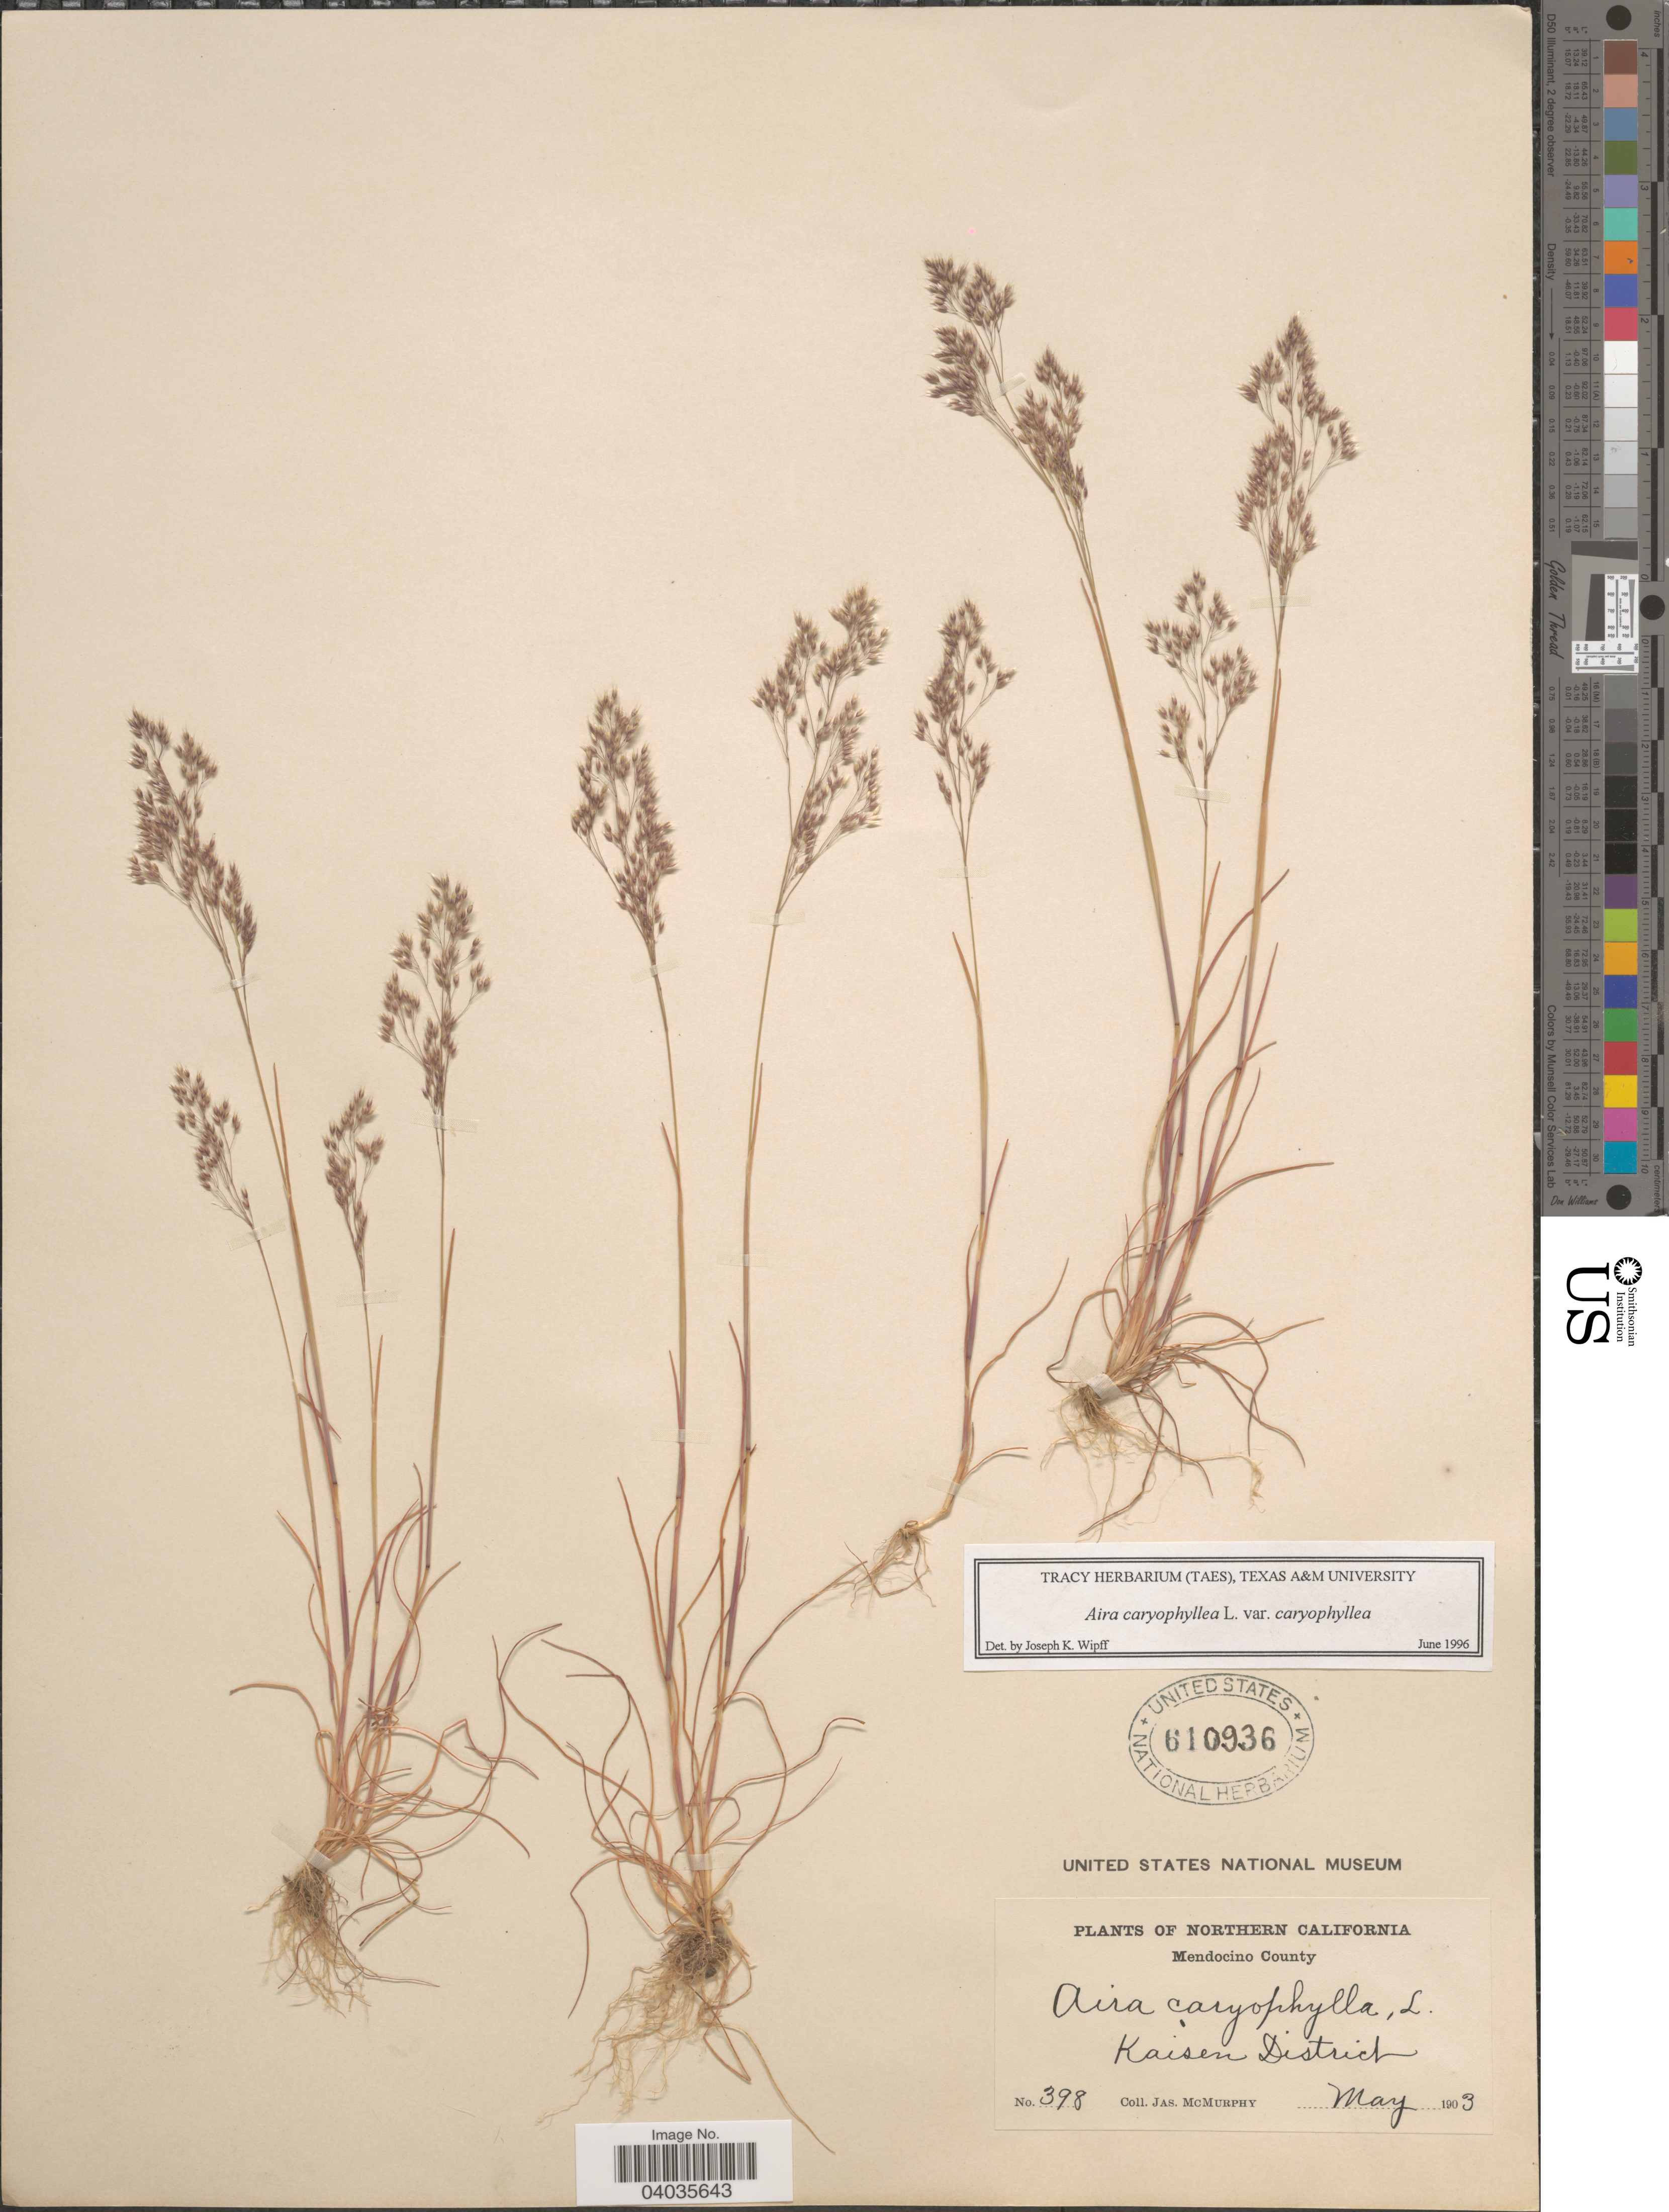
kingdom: Plantae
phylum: Tracheophyta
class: Liliopsida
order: Poales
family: Poaceae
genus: Aira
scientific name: Aira caryophyllea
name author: L.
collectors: J. McMurphy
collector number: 398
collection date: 1903-05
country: United States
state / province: California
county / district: Mendocino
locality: Northern California. Mendocino County. Kaisen District.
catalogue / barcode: US 610936